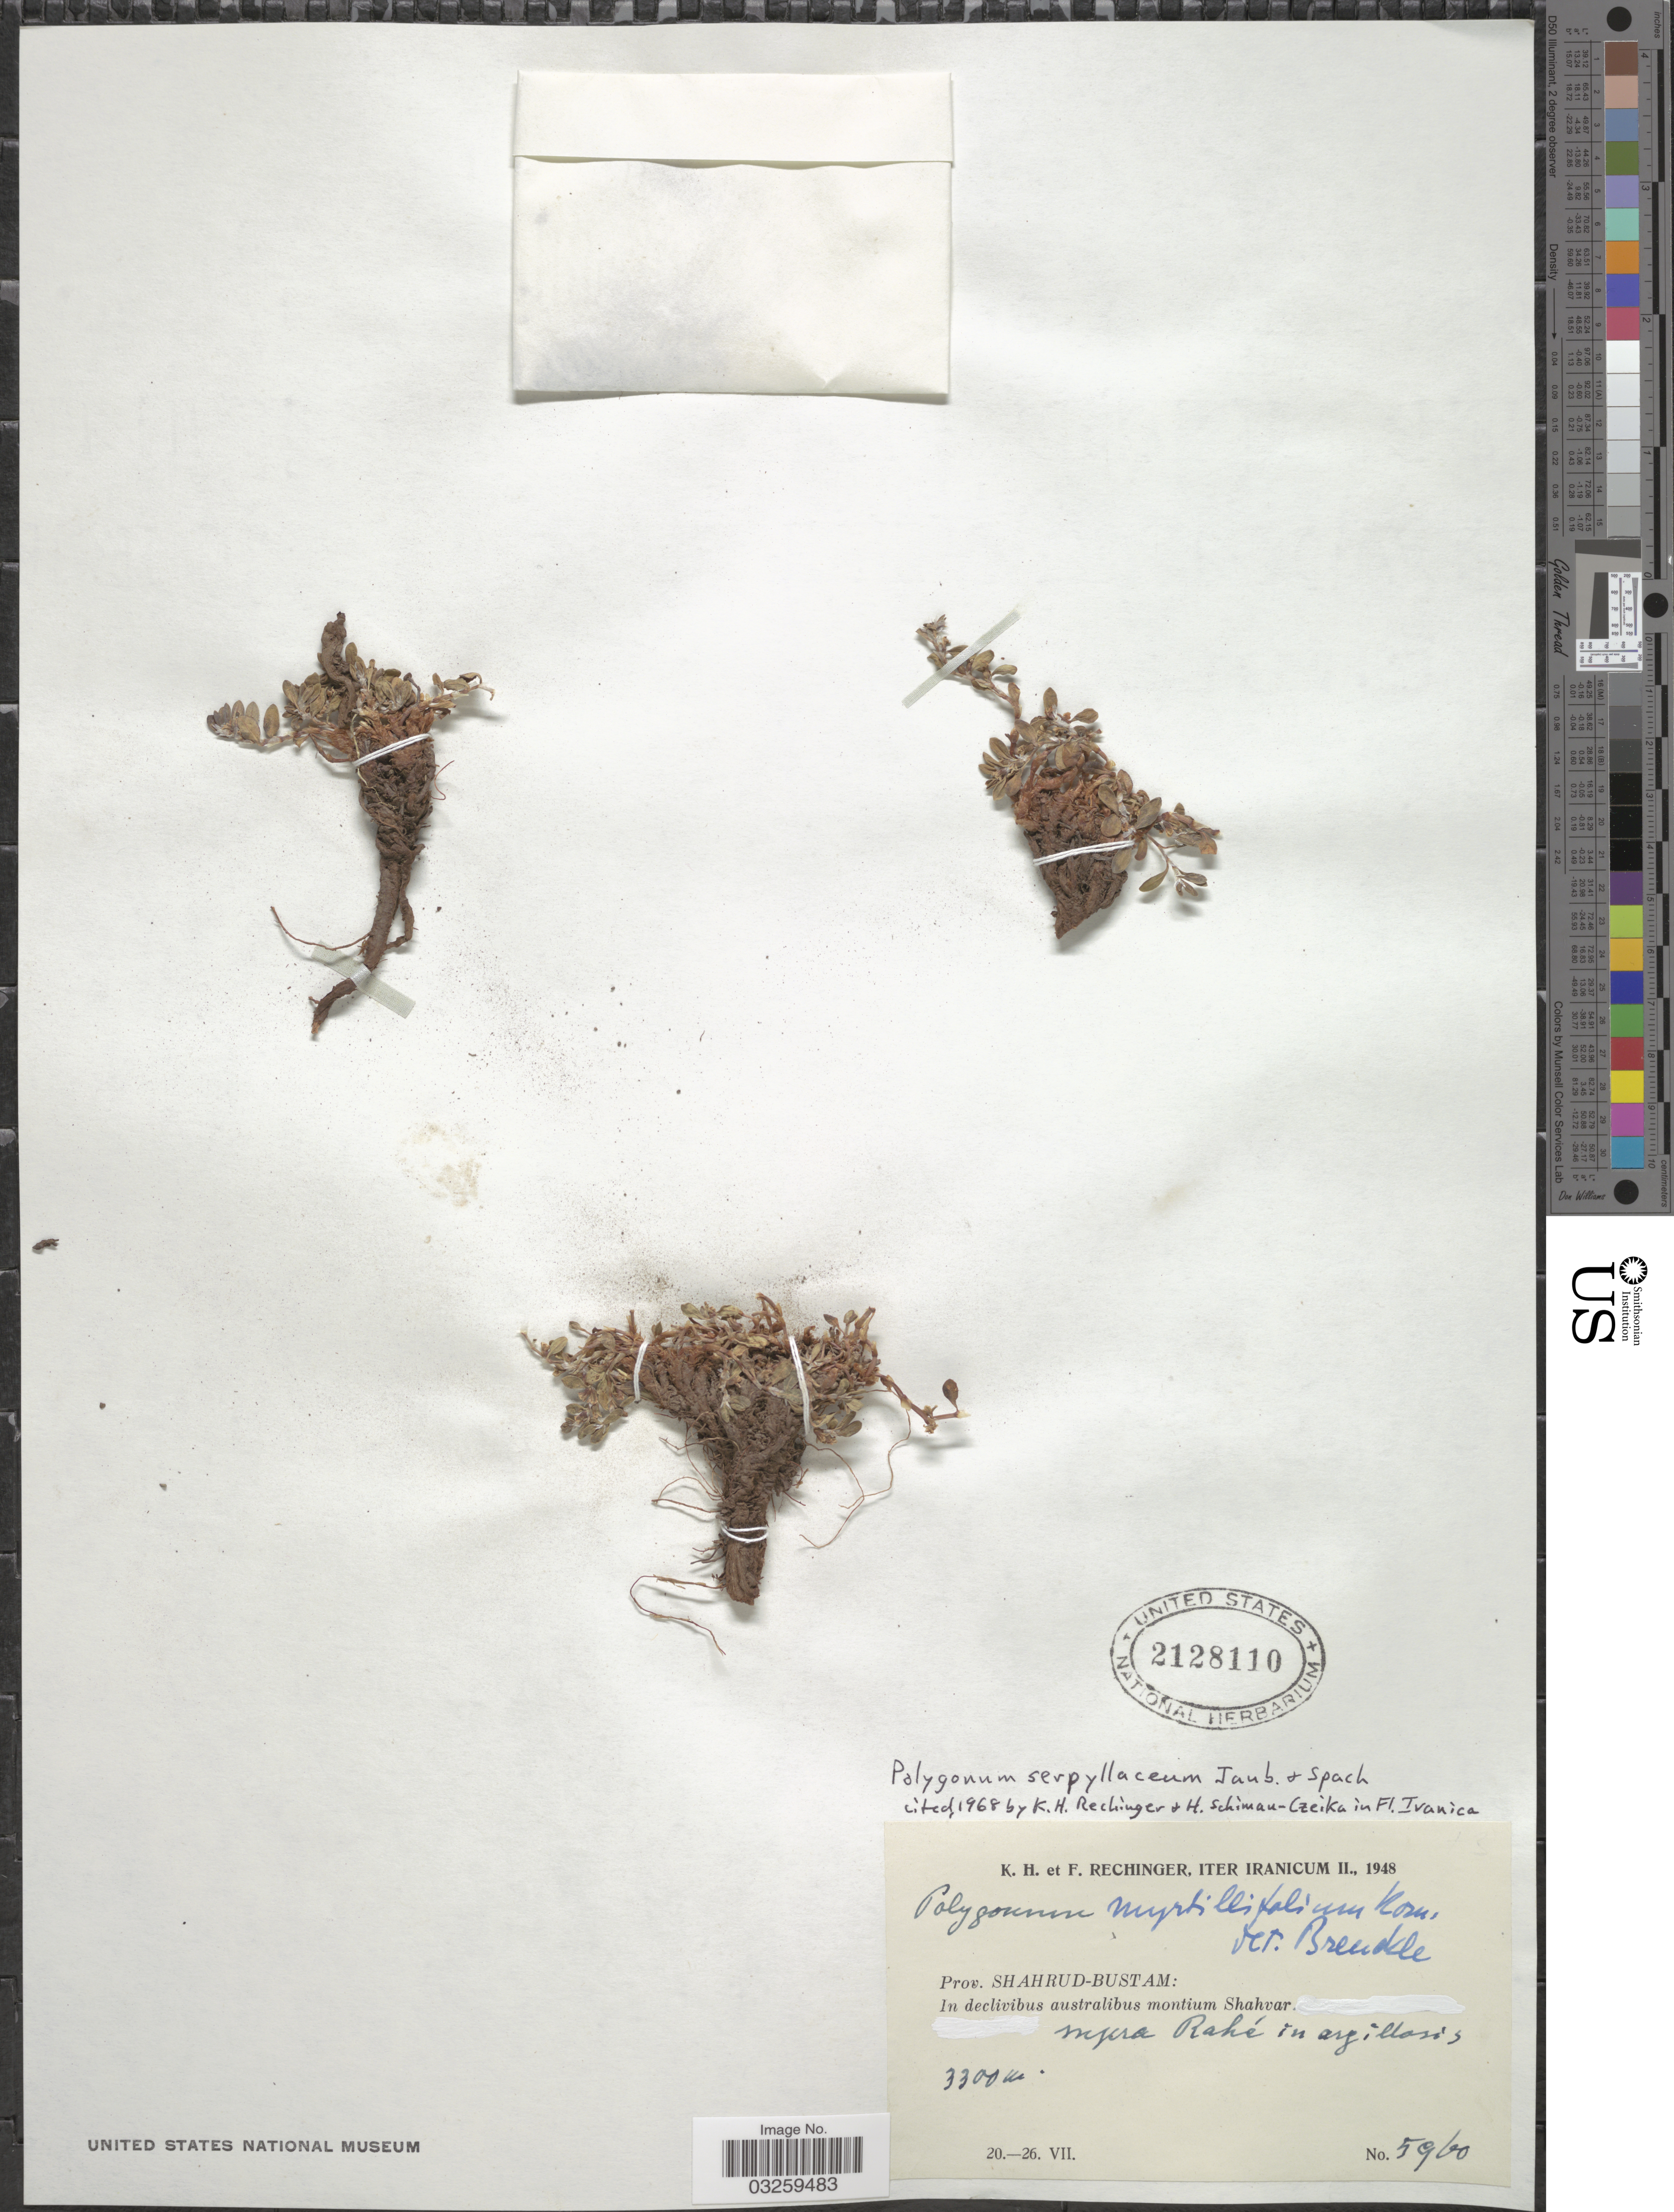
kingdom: Plantae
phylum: Tracheophyta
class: Magnoliopsida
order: Caryophyllales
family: Polygonaceae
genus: Polygonum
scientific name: Polygonum serpyllaceum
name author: Jaub. & Spach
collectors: K. H. Rechinger & F. Rechinger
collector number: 5960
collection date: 1948-07-20/1948-07-26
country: Iran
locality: Iter Iranicum II, Prov. Shahrud-Bustam: In declivibus australibus montium Shahvar, Myera [interpreted] Rahé in argillosis.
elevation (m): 3300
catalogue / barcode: US 2128110